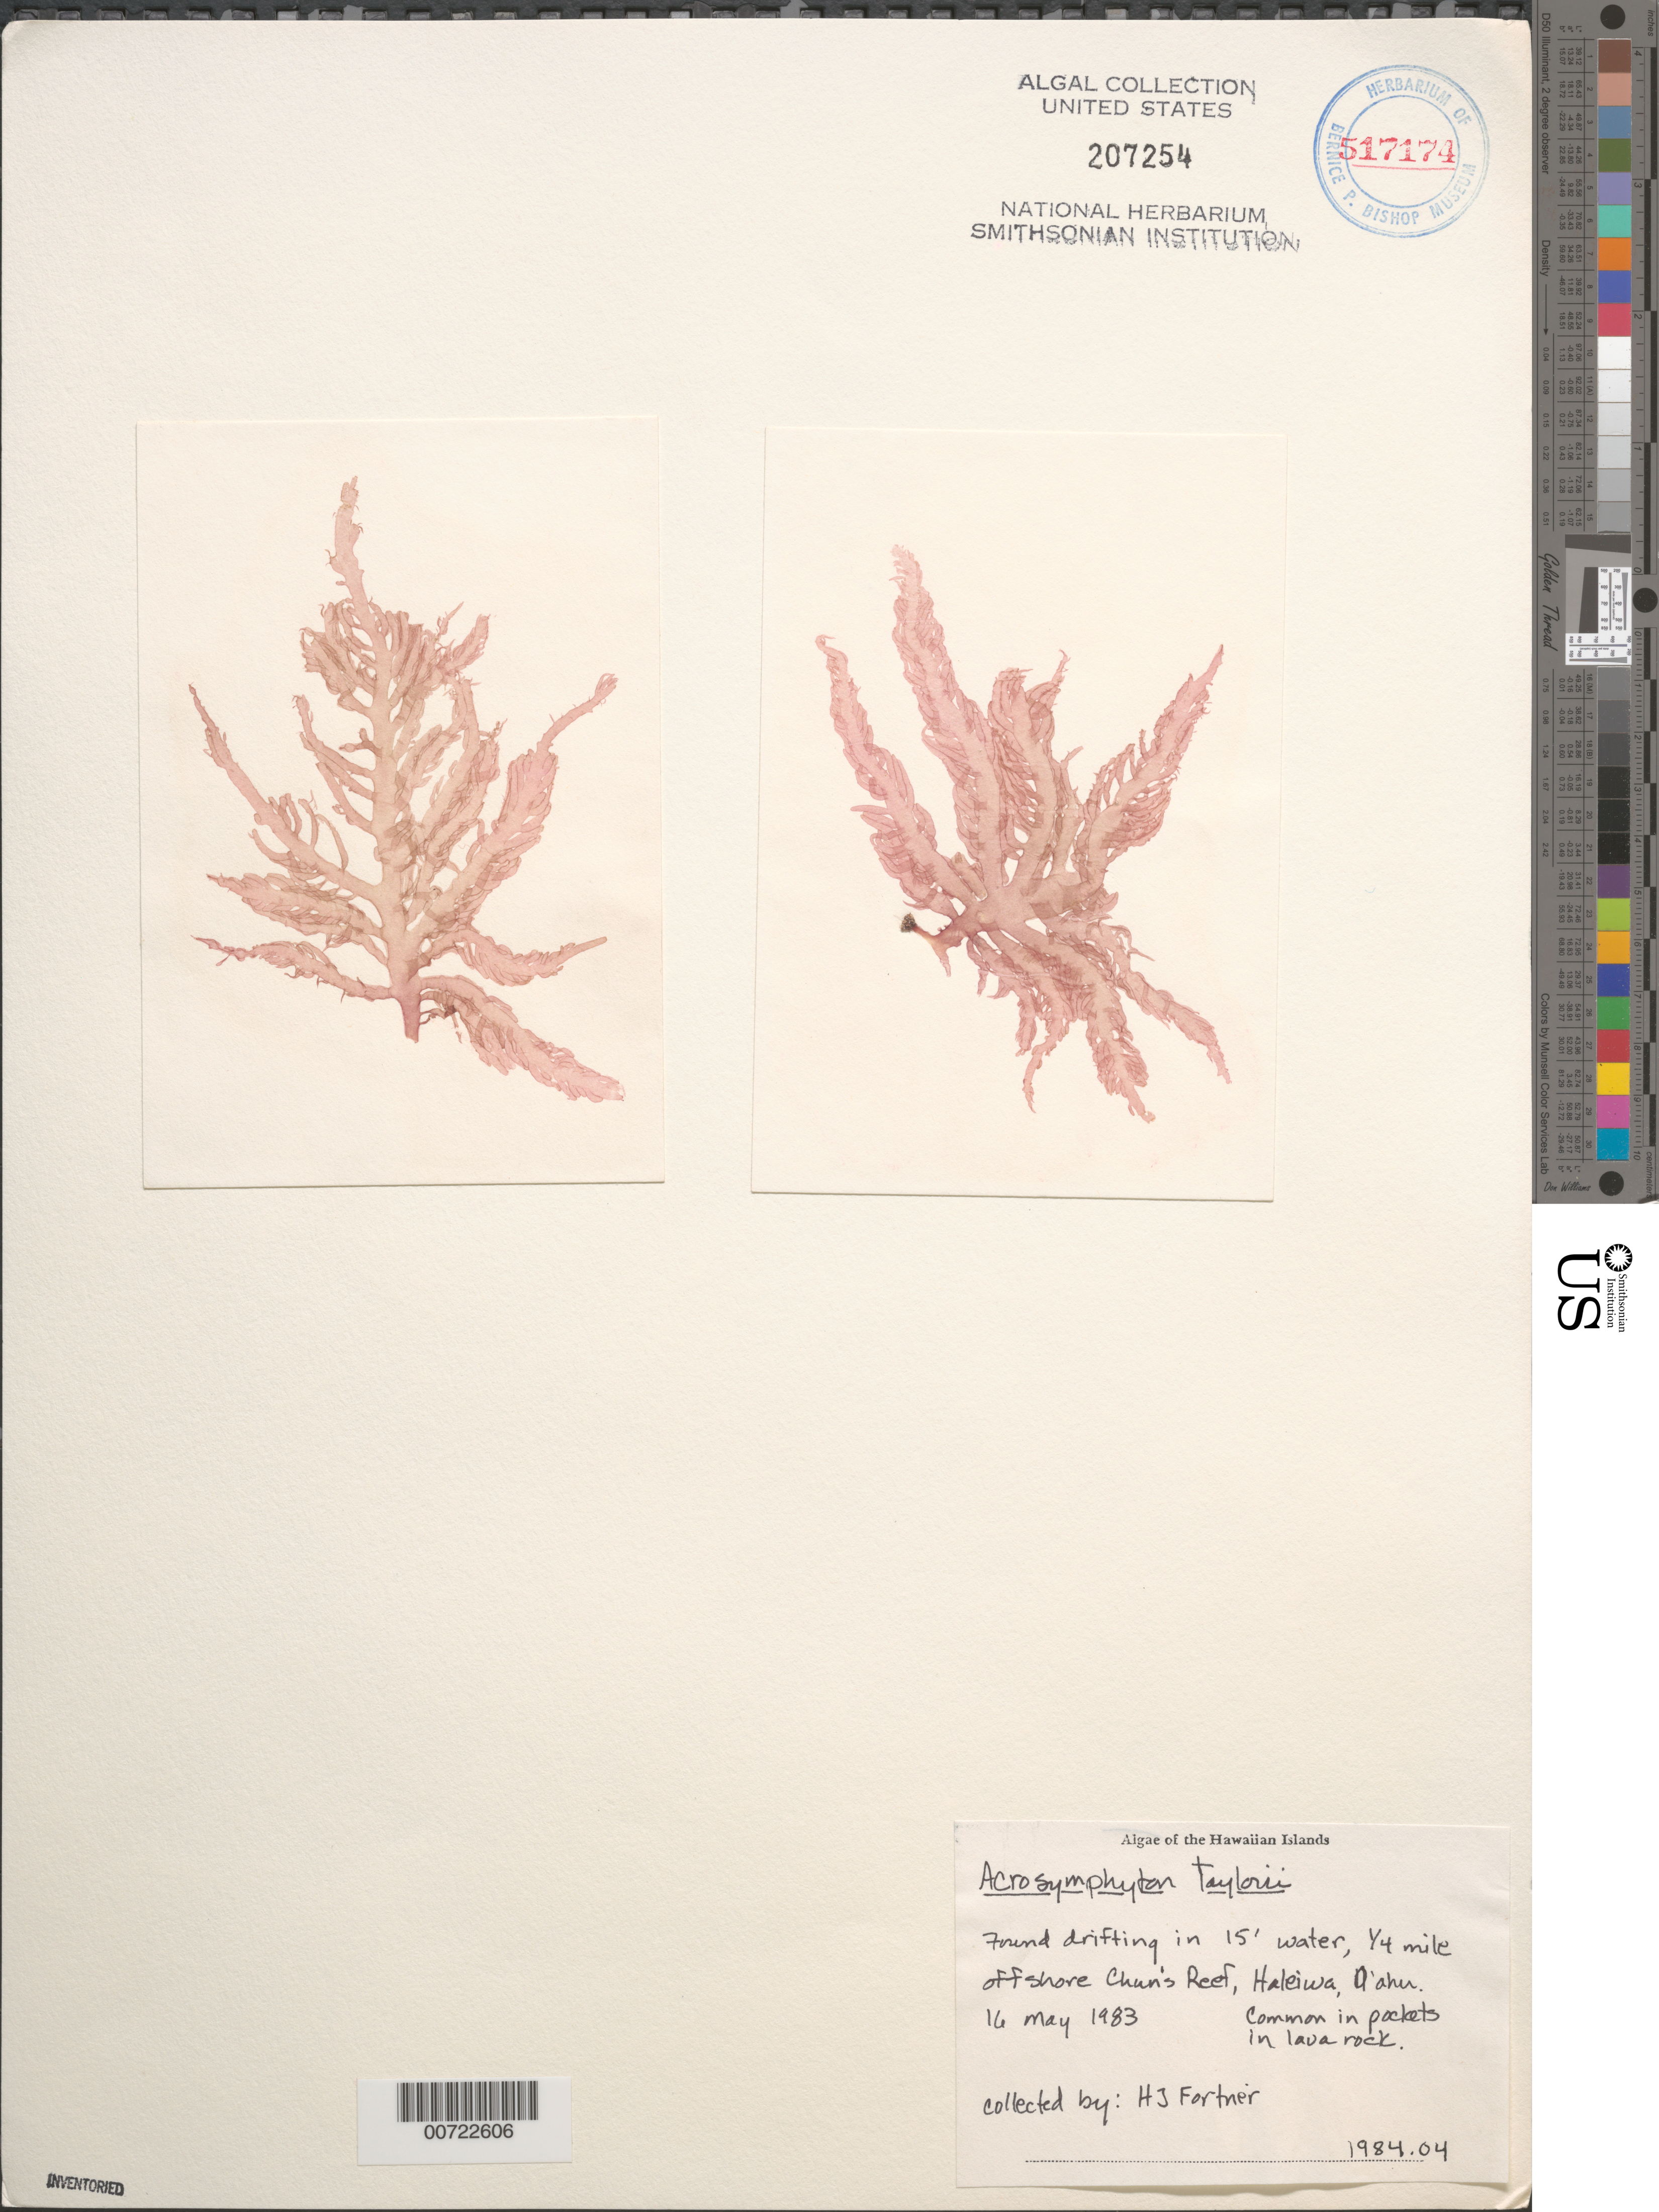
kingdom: Plantae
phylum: Rhodophyta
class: Florideophyceae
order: Acrosymphytales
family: Acrosymphytaceae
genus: Acrosymphyton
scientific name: Acrosymphyton taylorii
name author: I.A. Abbott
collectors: H. Fortner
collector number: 1984.04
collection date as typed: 16 May 1983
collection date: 1983-05-16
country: United States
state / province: Hawaii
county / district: Honolulu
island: Oahu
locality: Chun's Reef, Haleiwa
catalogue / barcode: US 207254